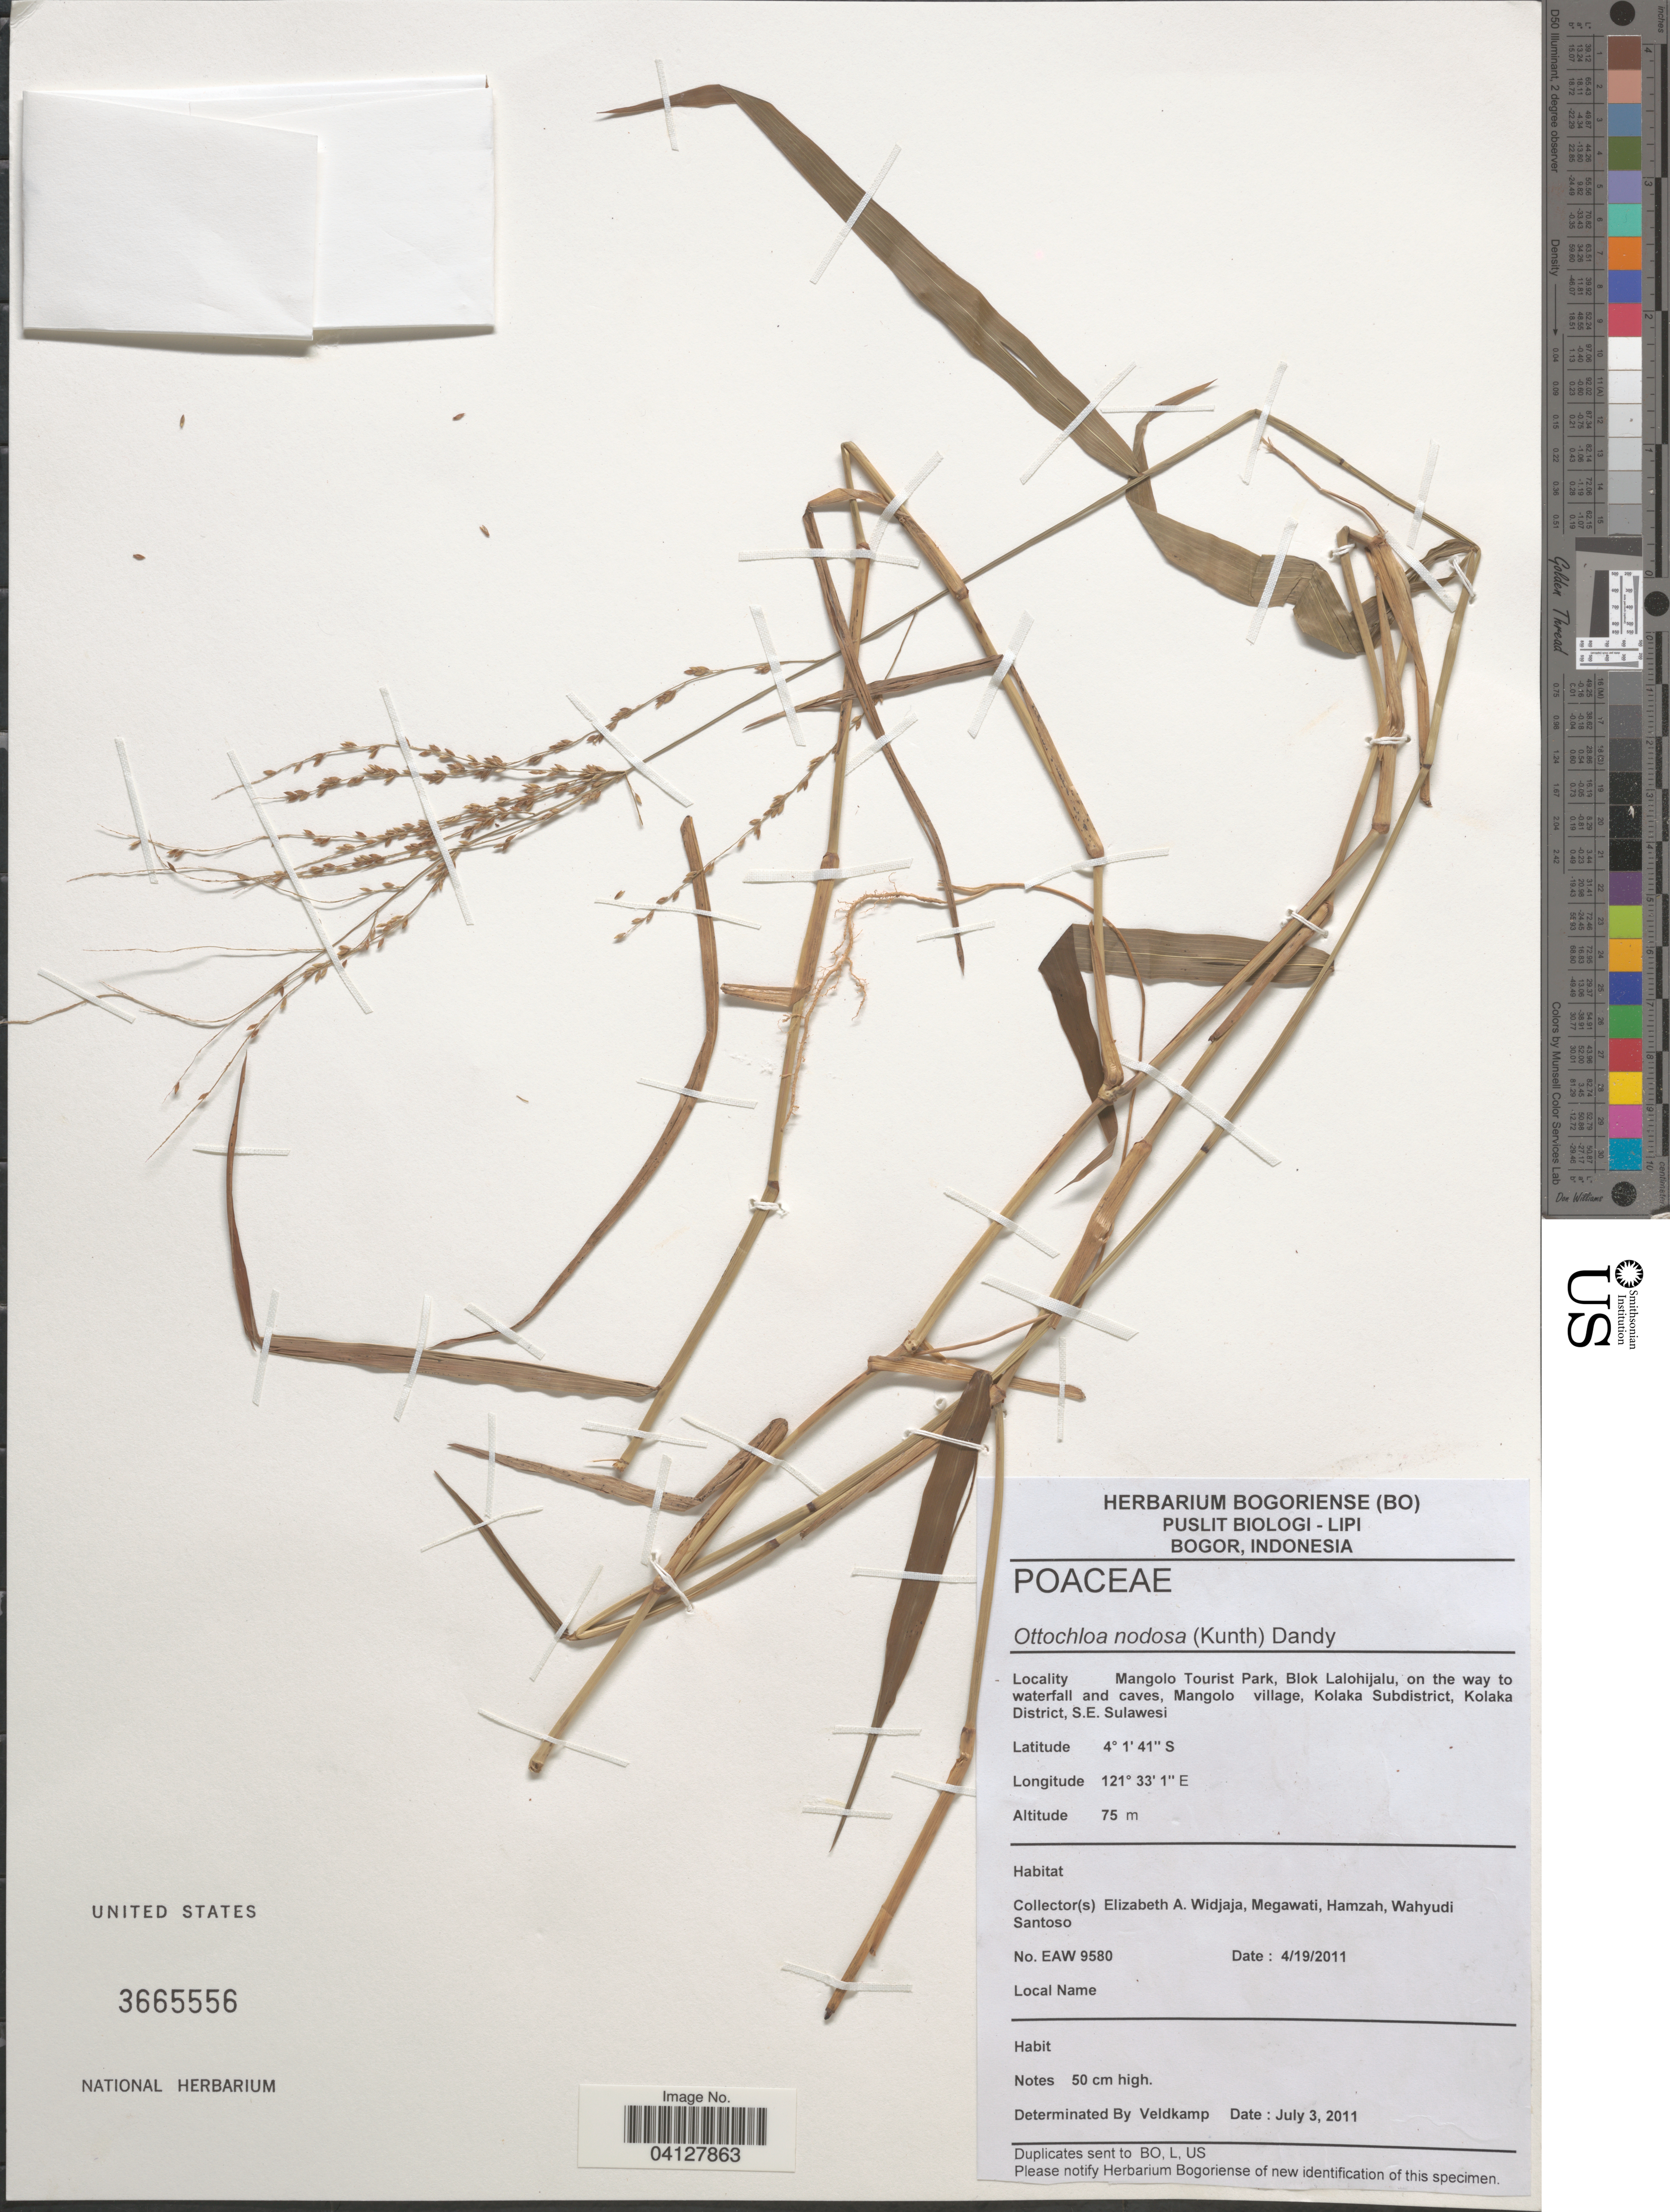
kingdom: Plantae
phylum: Tracheophyta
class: Liliopsida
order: Poales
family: Poaceae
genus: Ottochloa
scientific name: Ottochloa nodosa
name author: (Kunth) Dandy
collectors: E. A. Widjaja, -. Megawati, -. Hamzah & W. Santoso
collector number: EAW 9580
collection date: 2011-04-19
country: Indonesia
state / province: Sulawesi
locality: Mangolo Tourist Park, Blok Lalohijalu, on the way to waterfall and caves, Mangolo village, Kolaka Subdistrict, Kolaka District, S. E. Sulawesi.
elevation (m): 75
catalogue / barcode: US 3665556